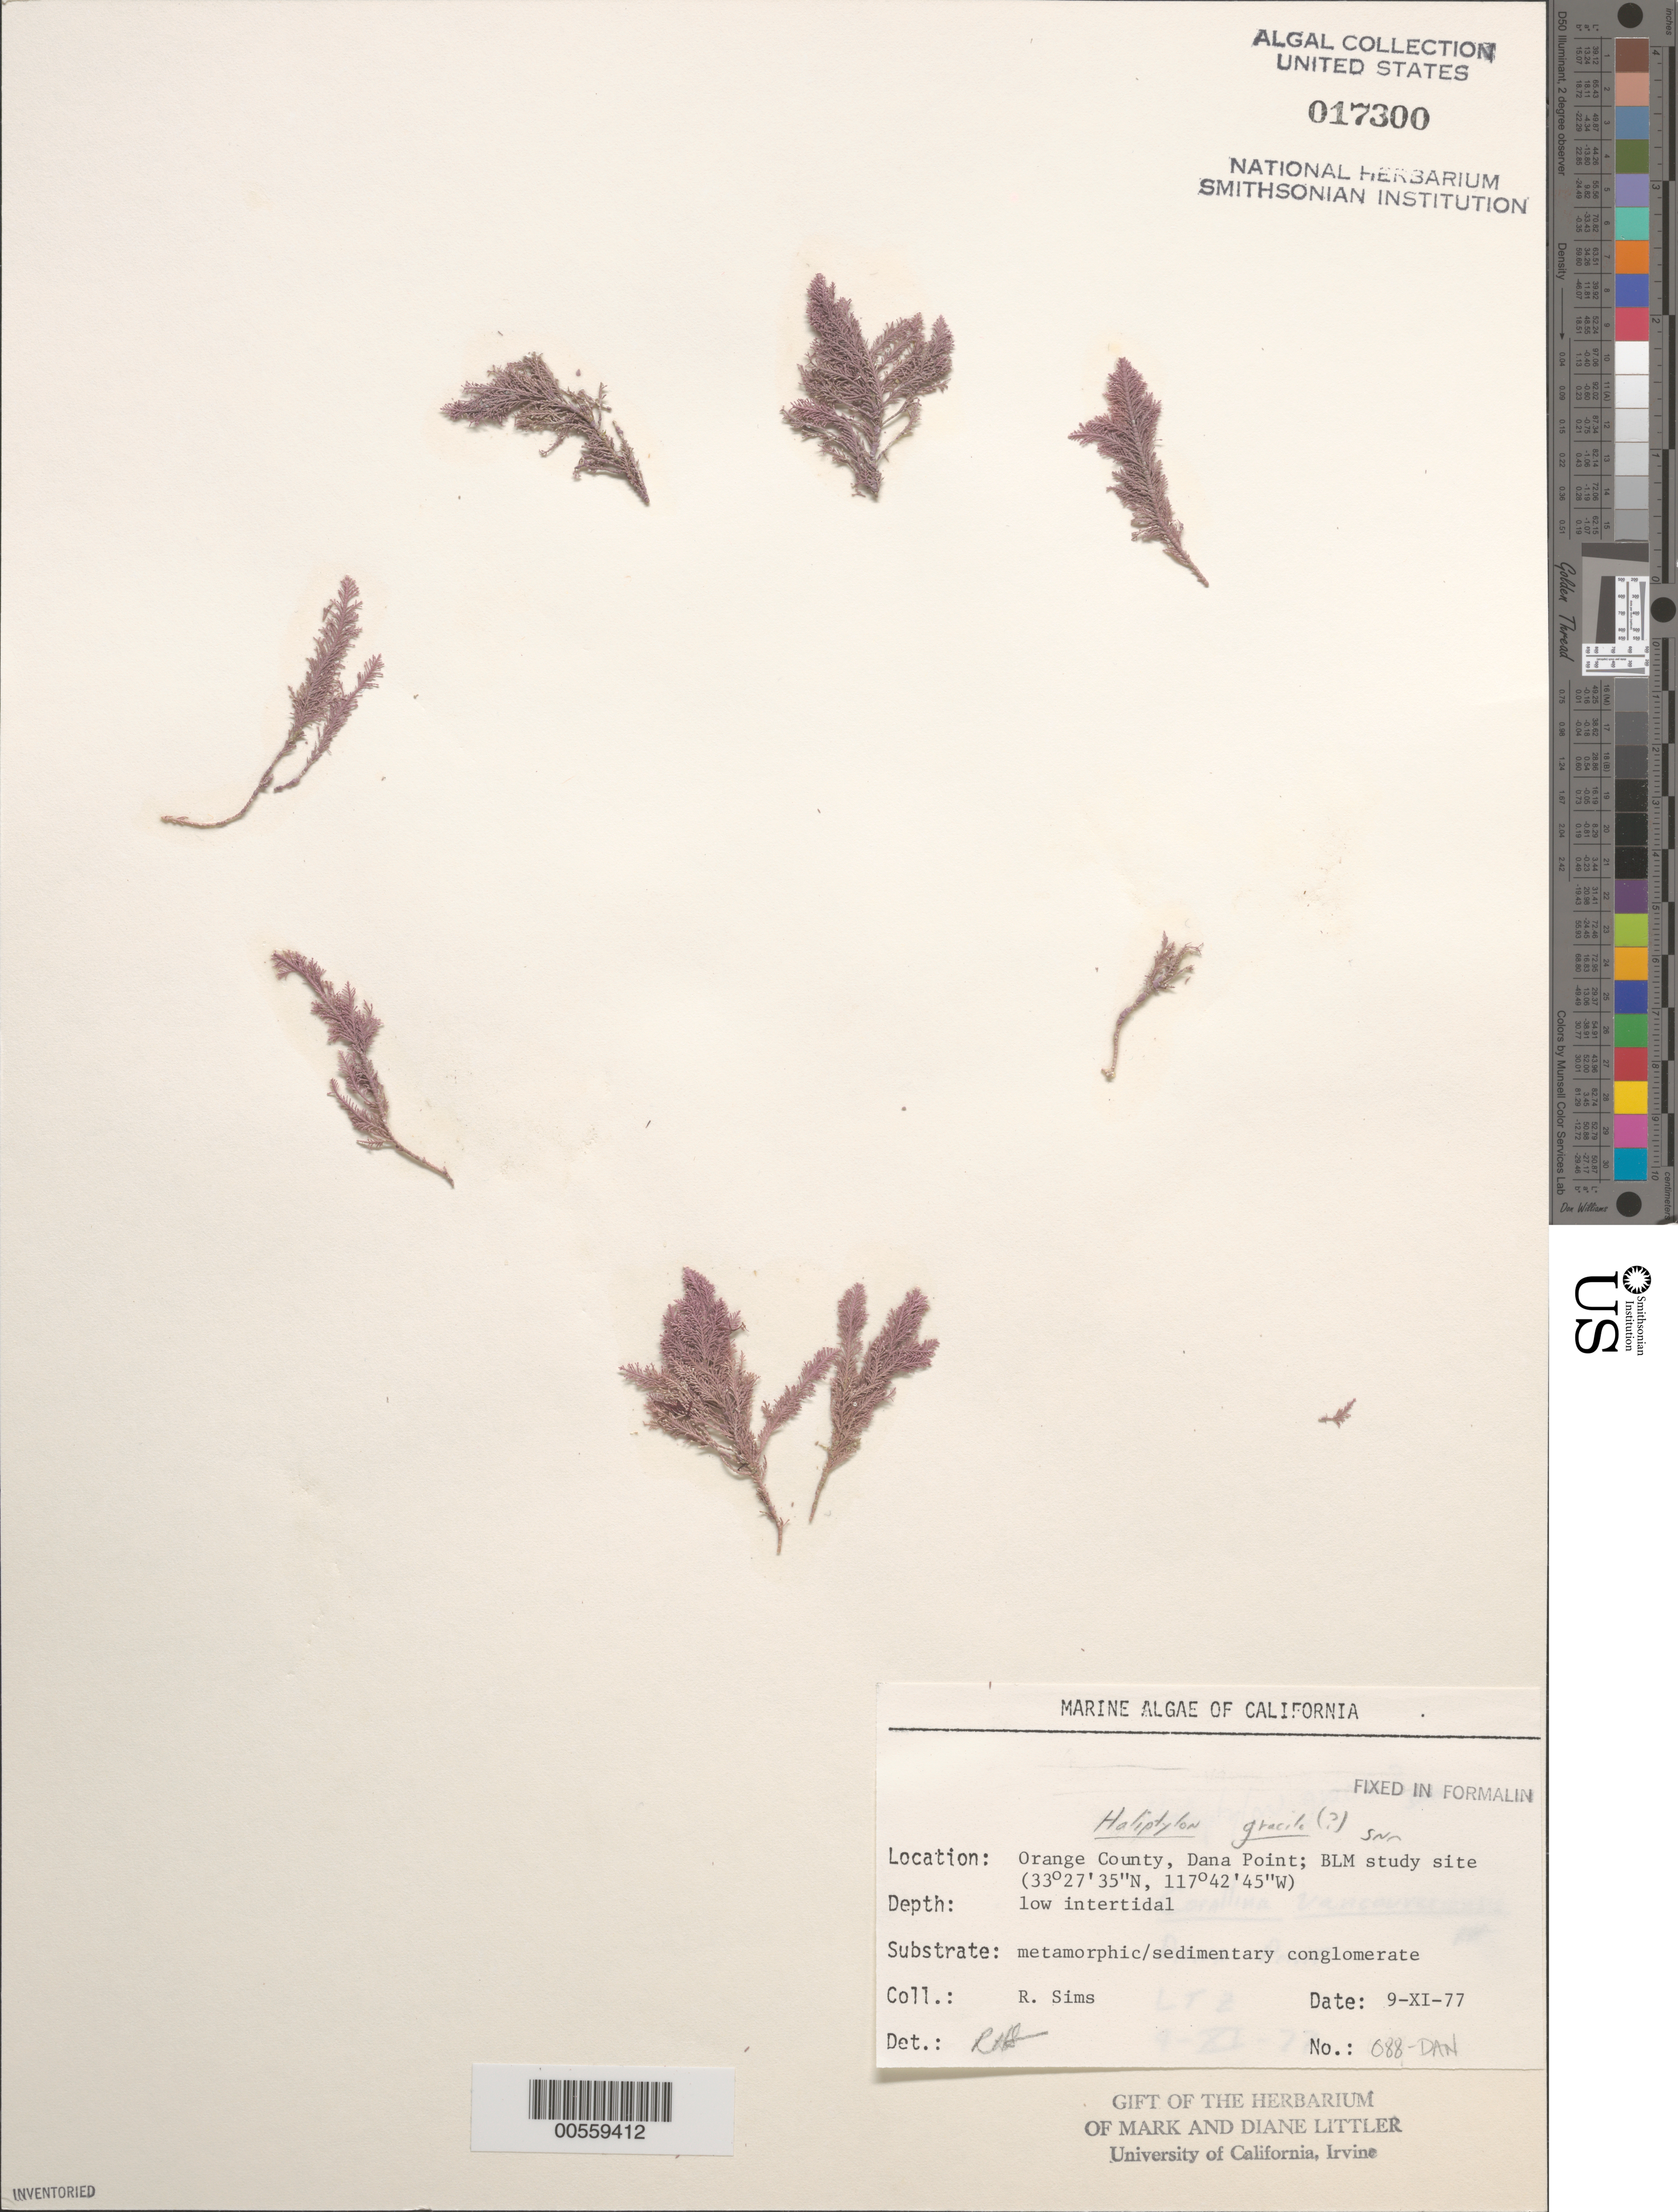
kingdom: Plantae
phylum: Rhodophyta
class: Florideophyceae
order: Corallinales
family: Corallinaceae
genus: Jania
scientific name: Jania rosea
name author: (Lam.) Decne.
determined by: Algae name updating Project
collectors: R. H. Sims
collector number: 088-dan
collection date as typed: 09 Nov 1977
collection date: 1977-11-09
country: United States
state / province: California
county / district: Orange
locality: Dana Point, 1 km north of marina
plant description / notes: BLM-SOCALBIGHT Rocky Intertidal Survey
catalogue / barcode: US 17300